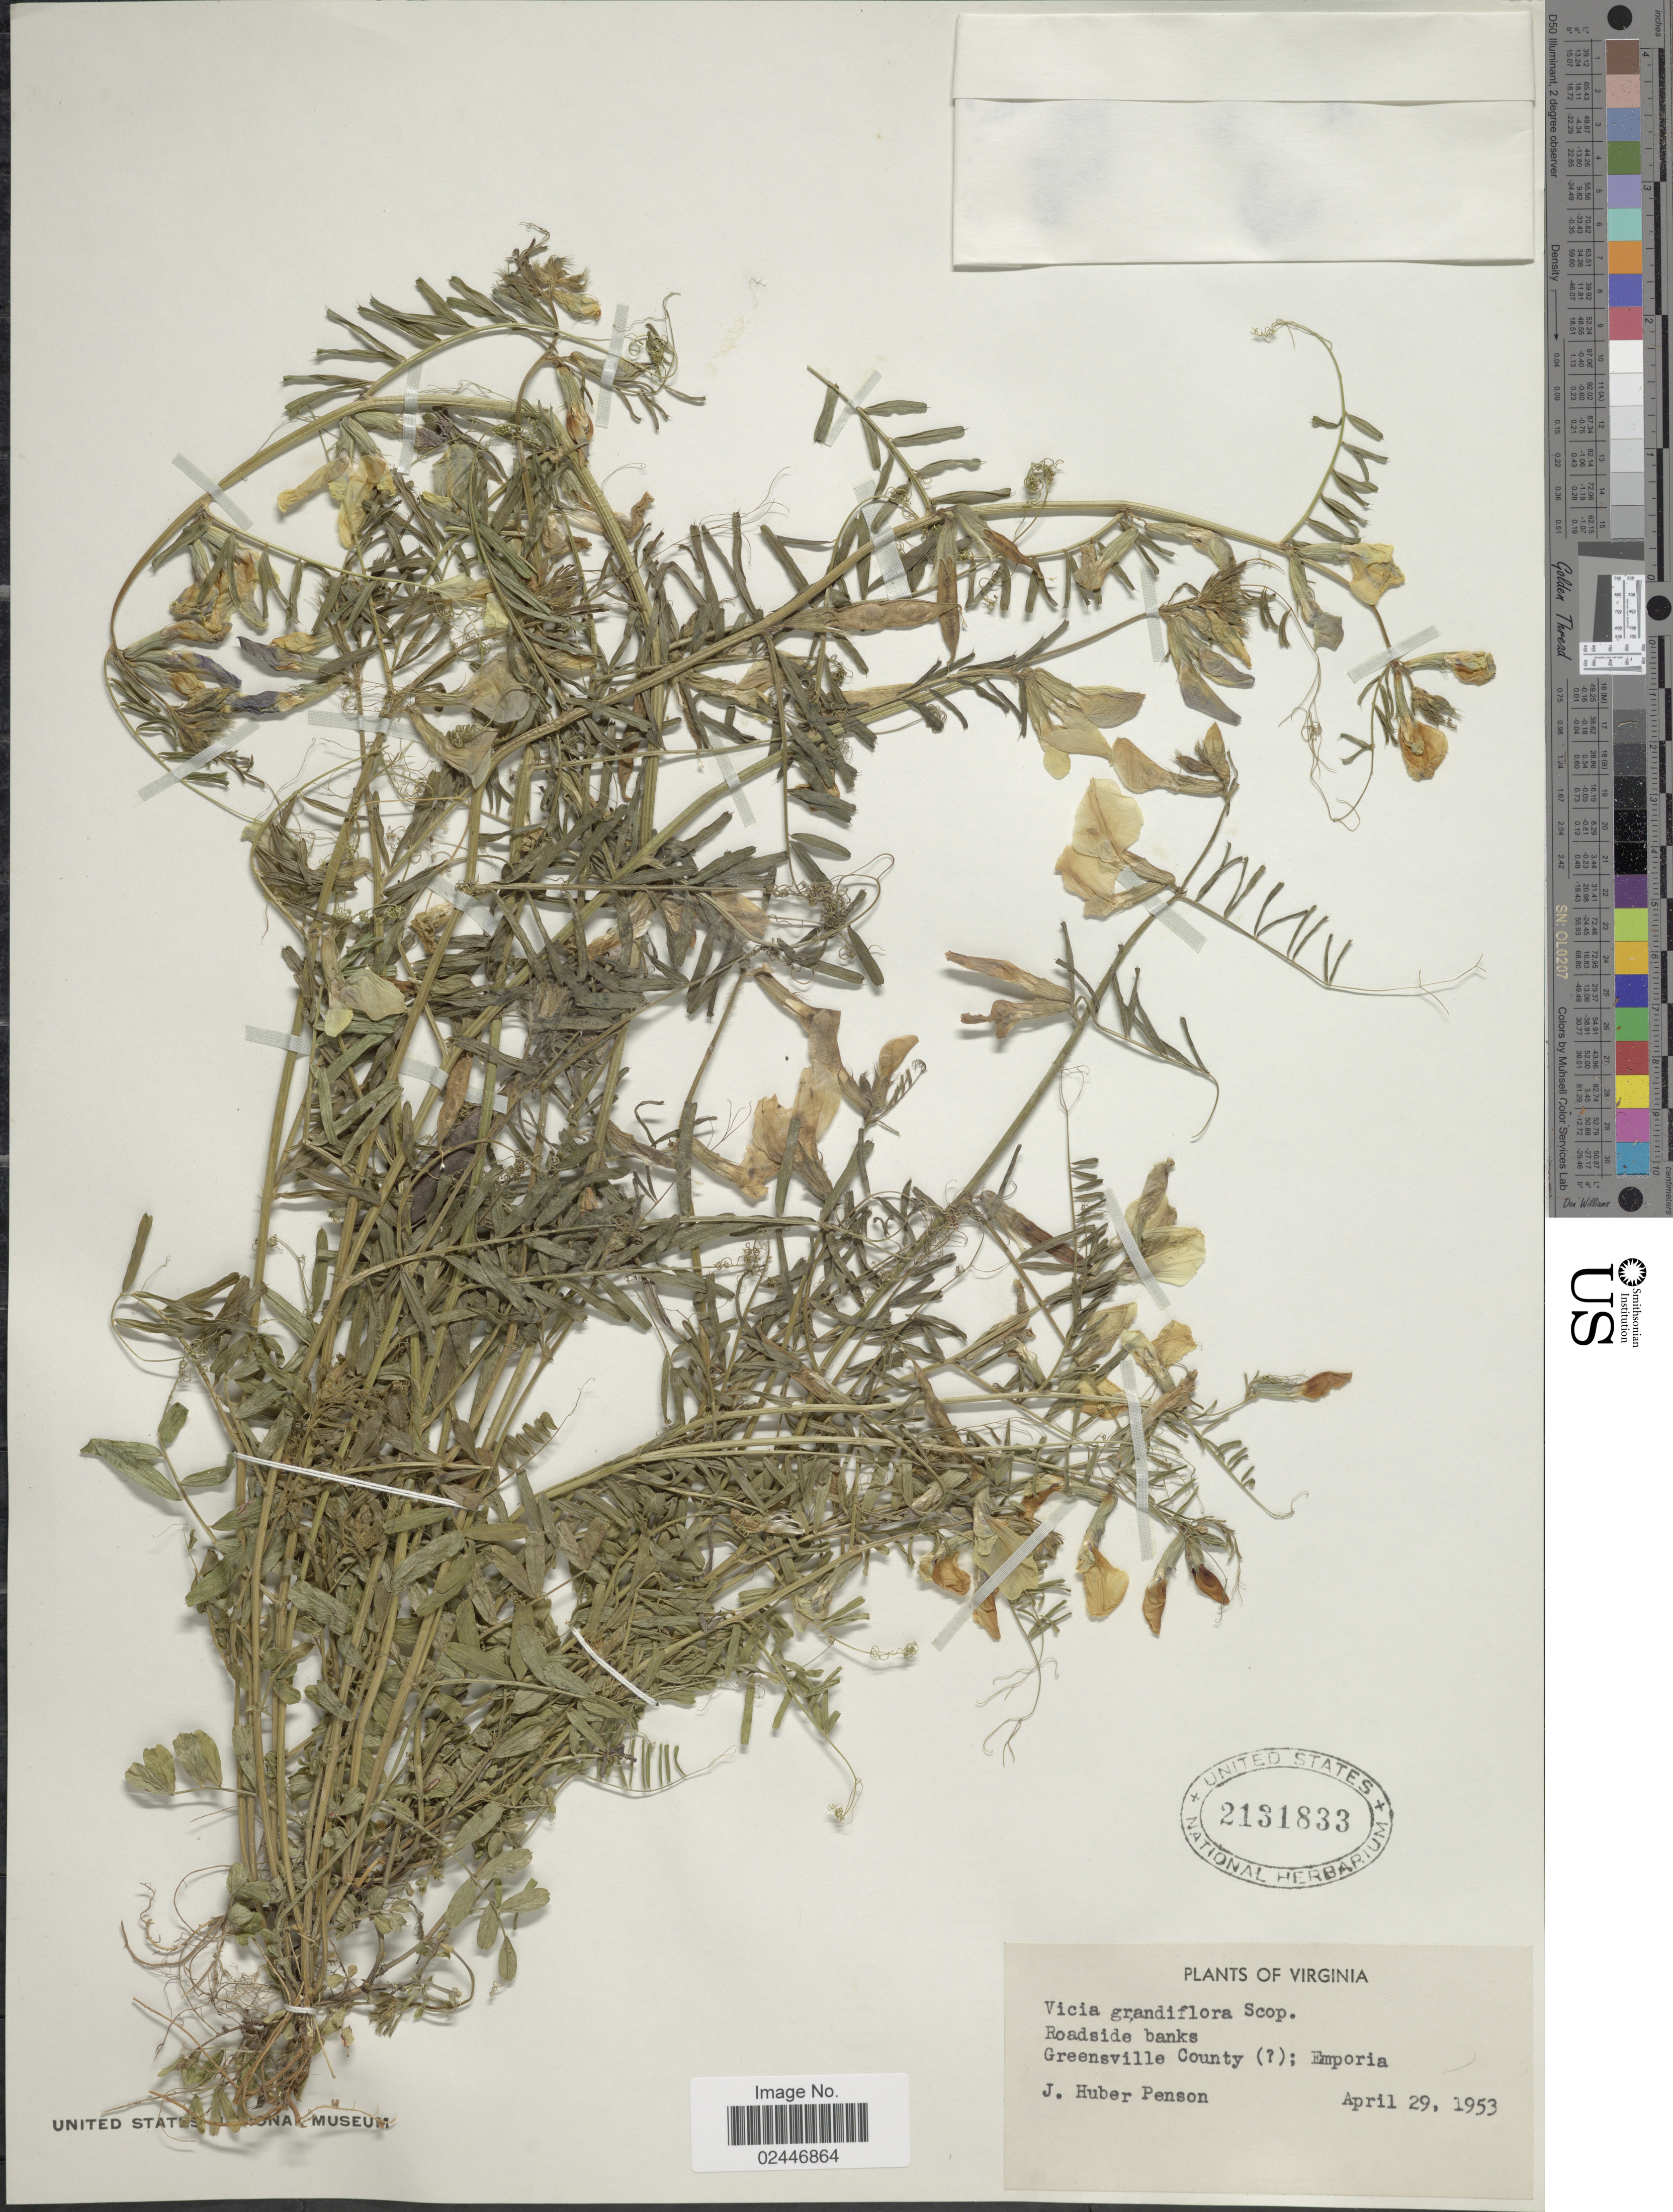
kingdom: Plantae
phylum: Tracheophyta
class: Magnoliopsida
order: Fabales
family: Fabaceae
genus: Vicia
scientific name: Vicia sp.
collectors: J. Penson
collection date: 1953-04-29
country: United States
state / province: Virginia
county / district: City of Emporia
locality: Roadside banks, Emporia.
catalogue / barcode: US 2131833